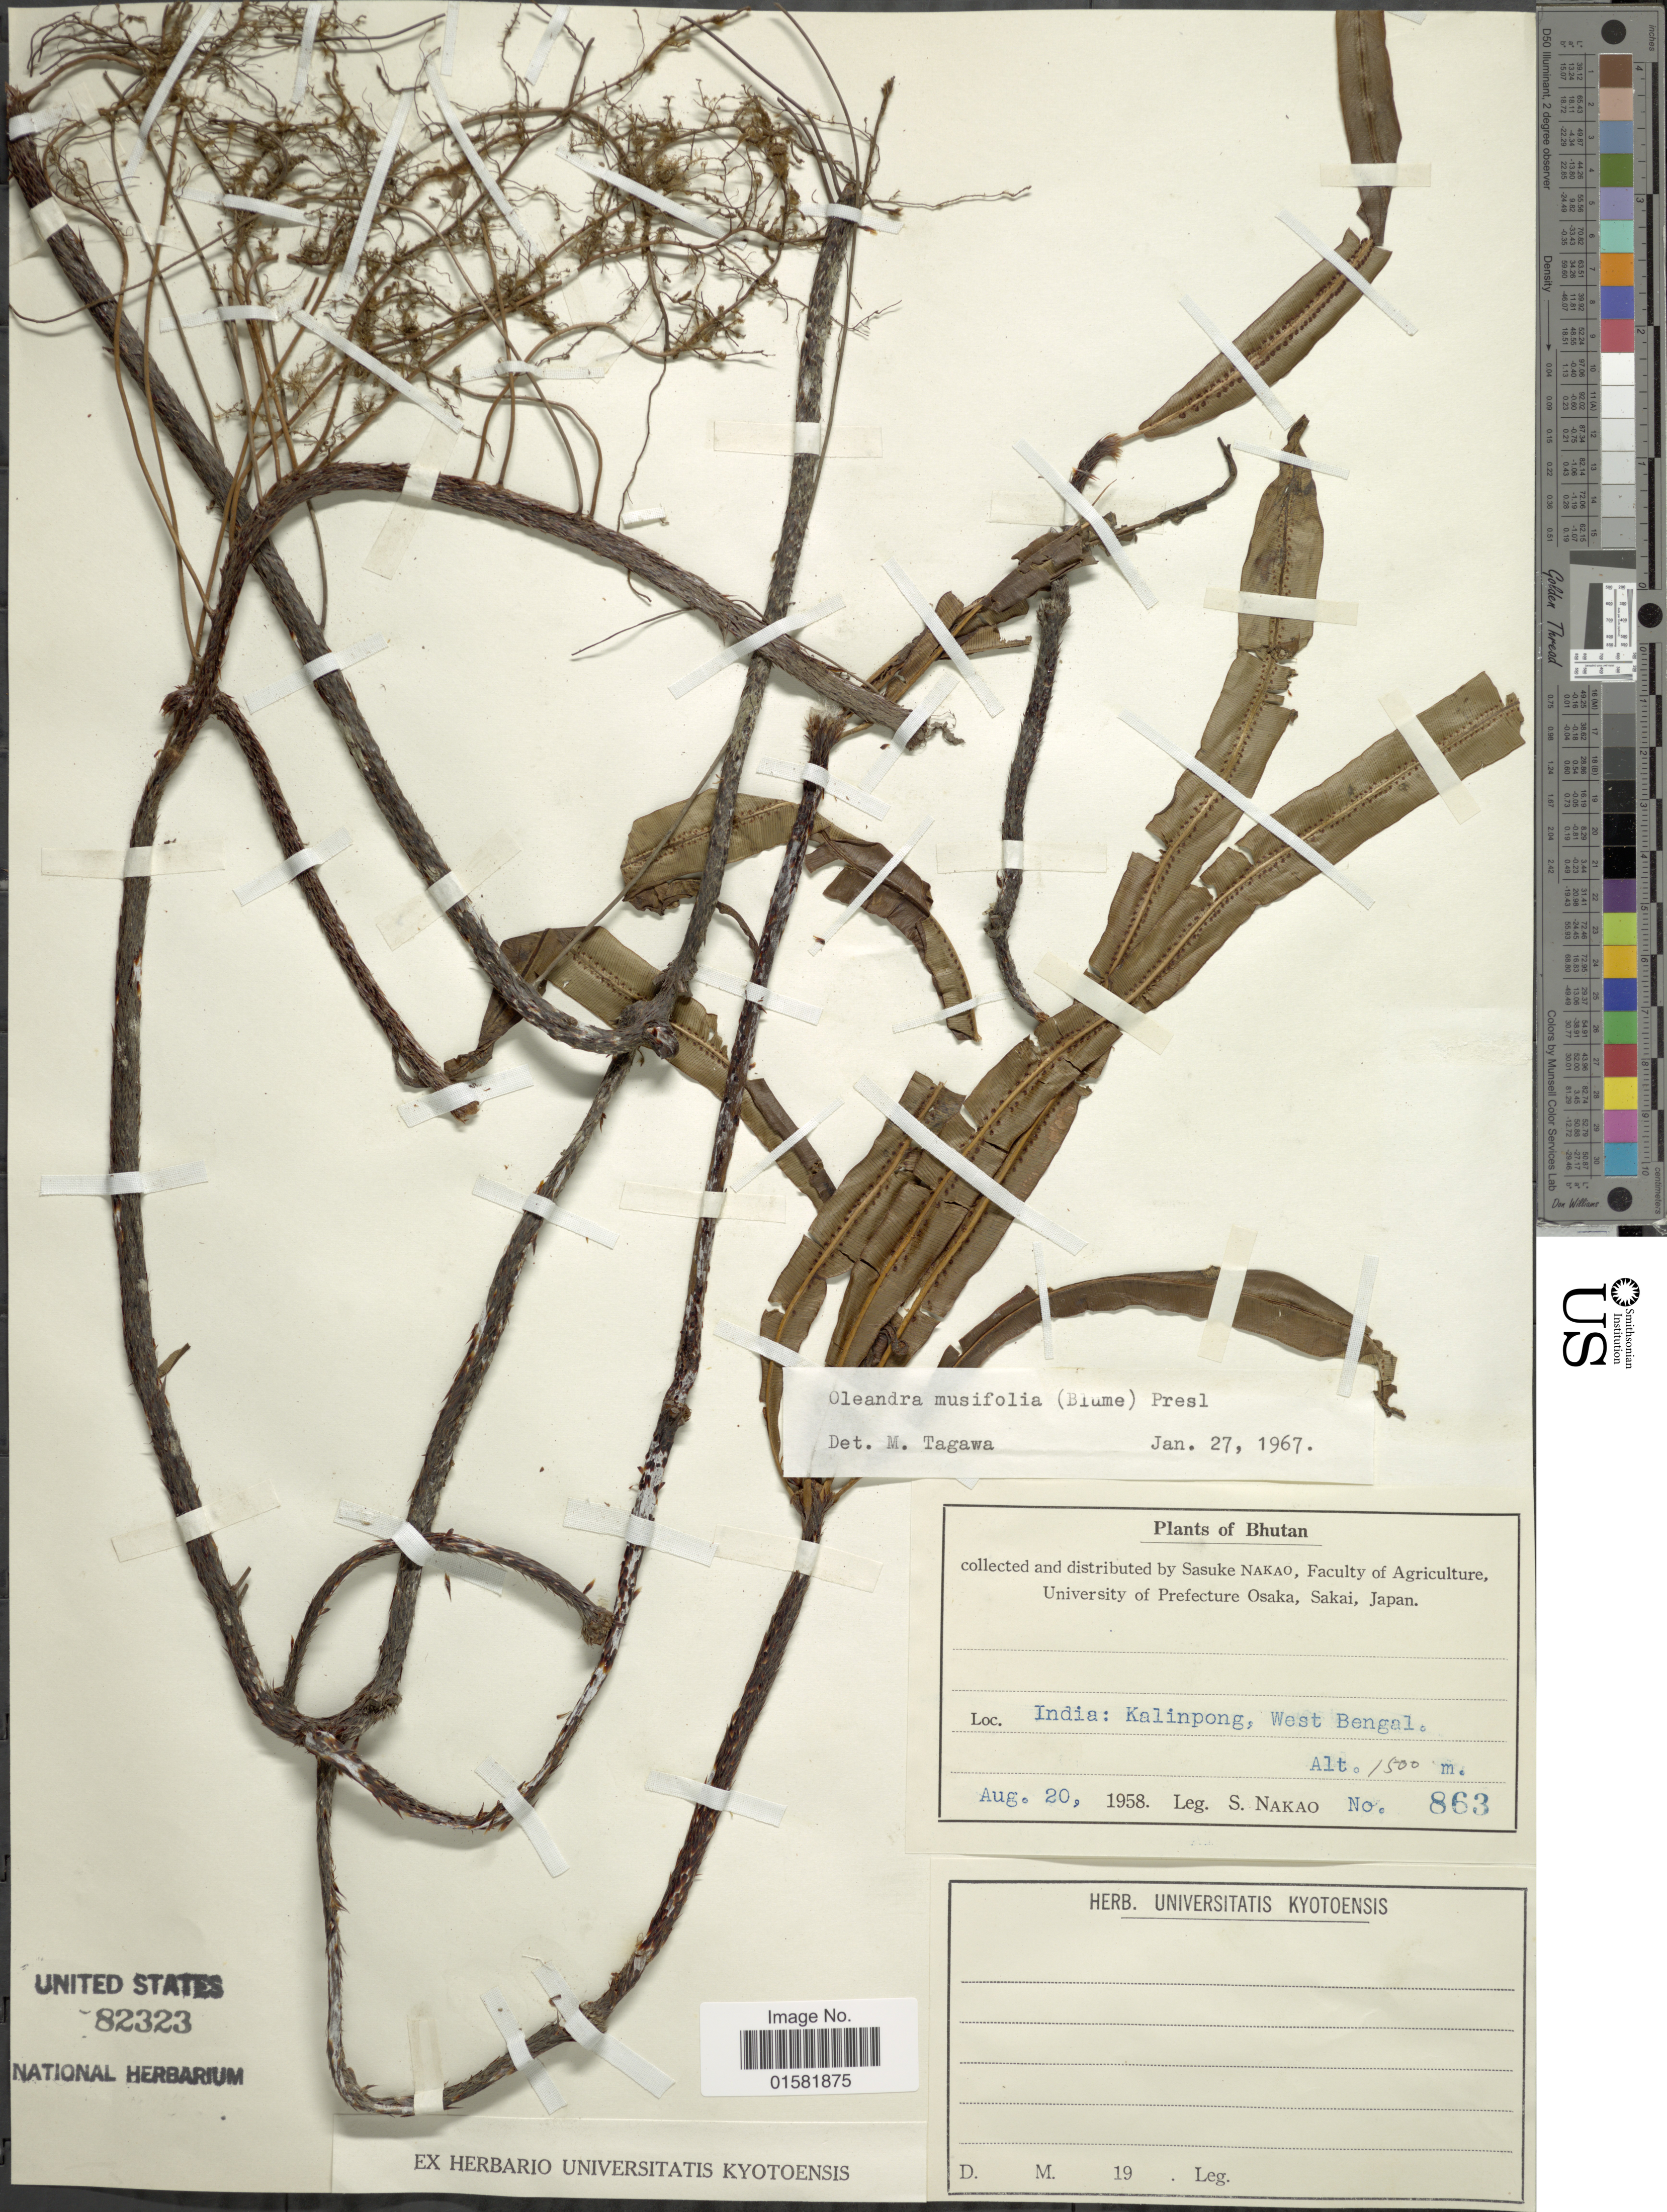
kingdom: Plantae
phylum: Tracheophyta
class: Polypodiopsida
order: Polypodiales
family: Oleandraceae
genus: Oleandra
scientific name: Oleandra musifolia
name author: (Bedd.) C. Presl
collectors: S. Nakao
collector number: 863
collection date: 1958-08-20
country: India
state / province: West Bengal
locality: Bhutan, India: Kalinpong, West Bengal.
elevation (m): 1500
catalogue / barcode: US 82323